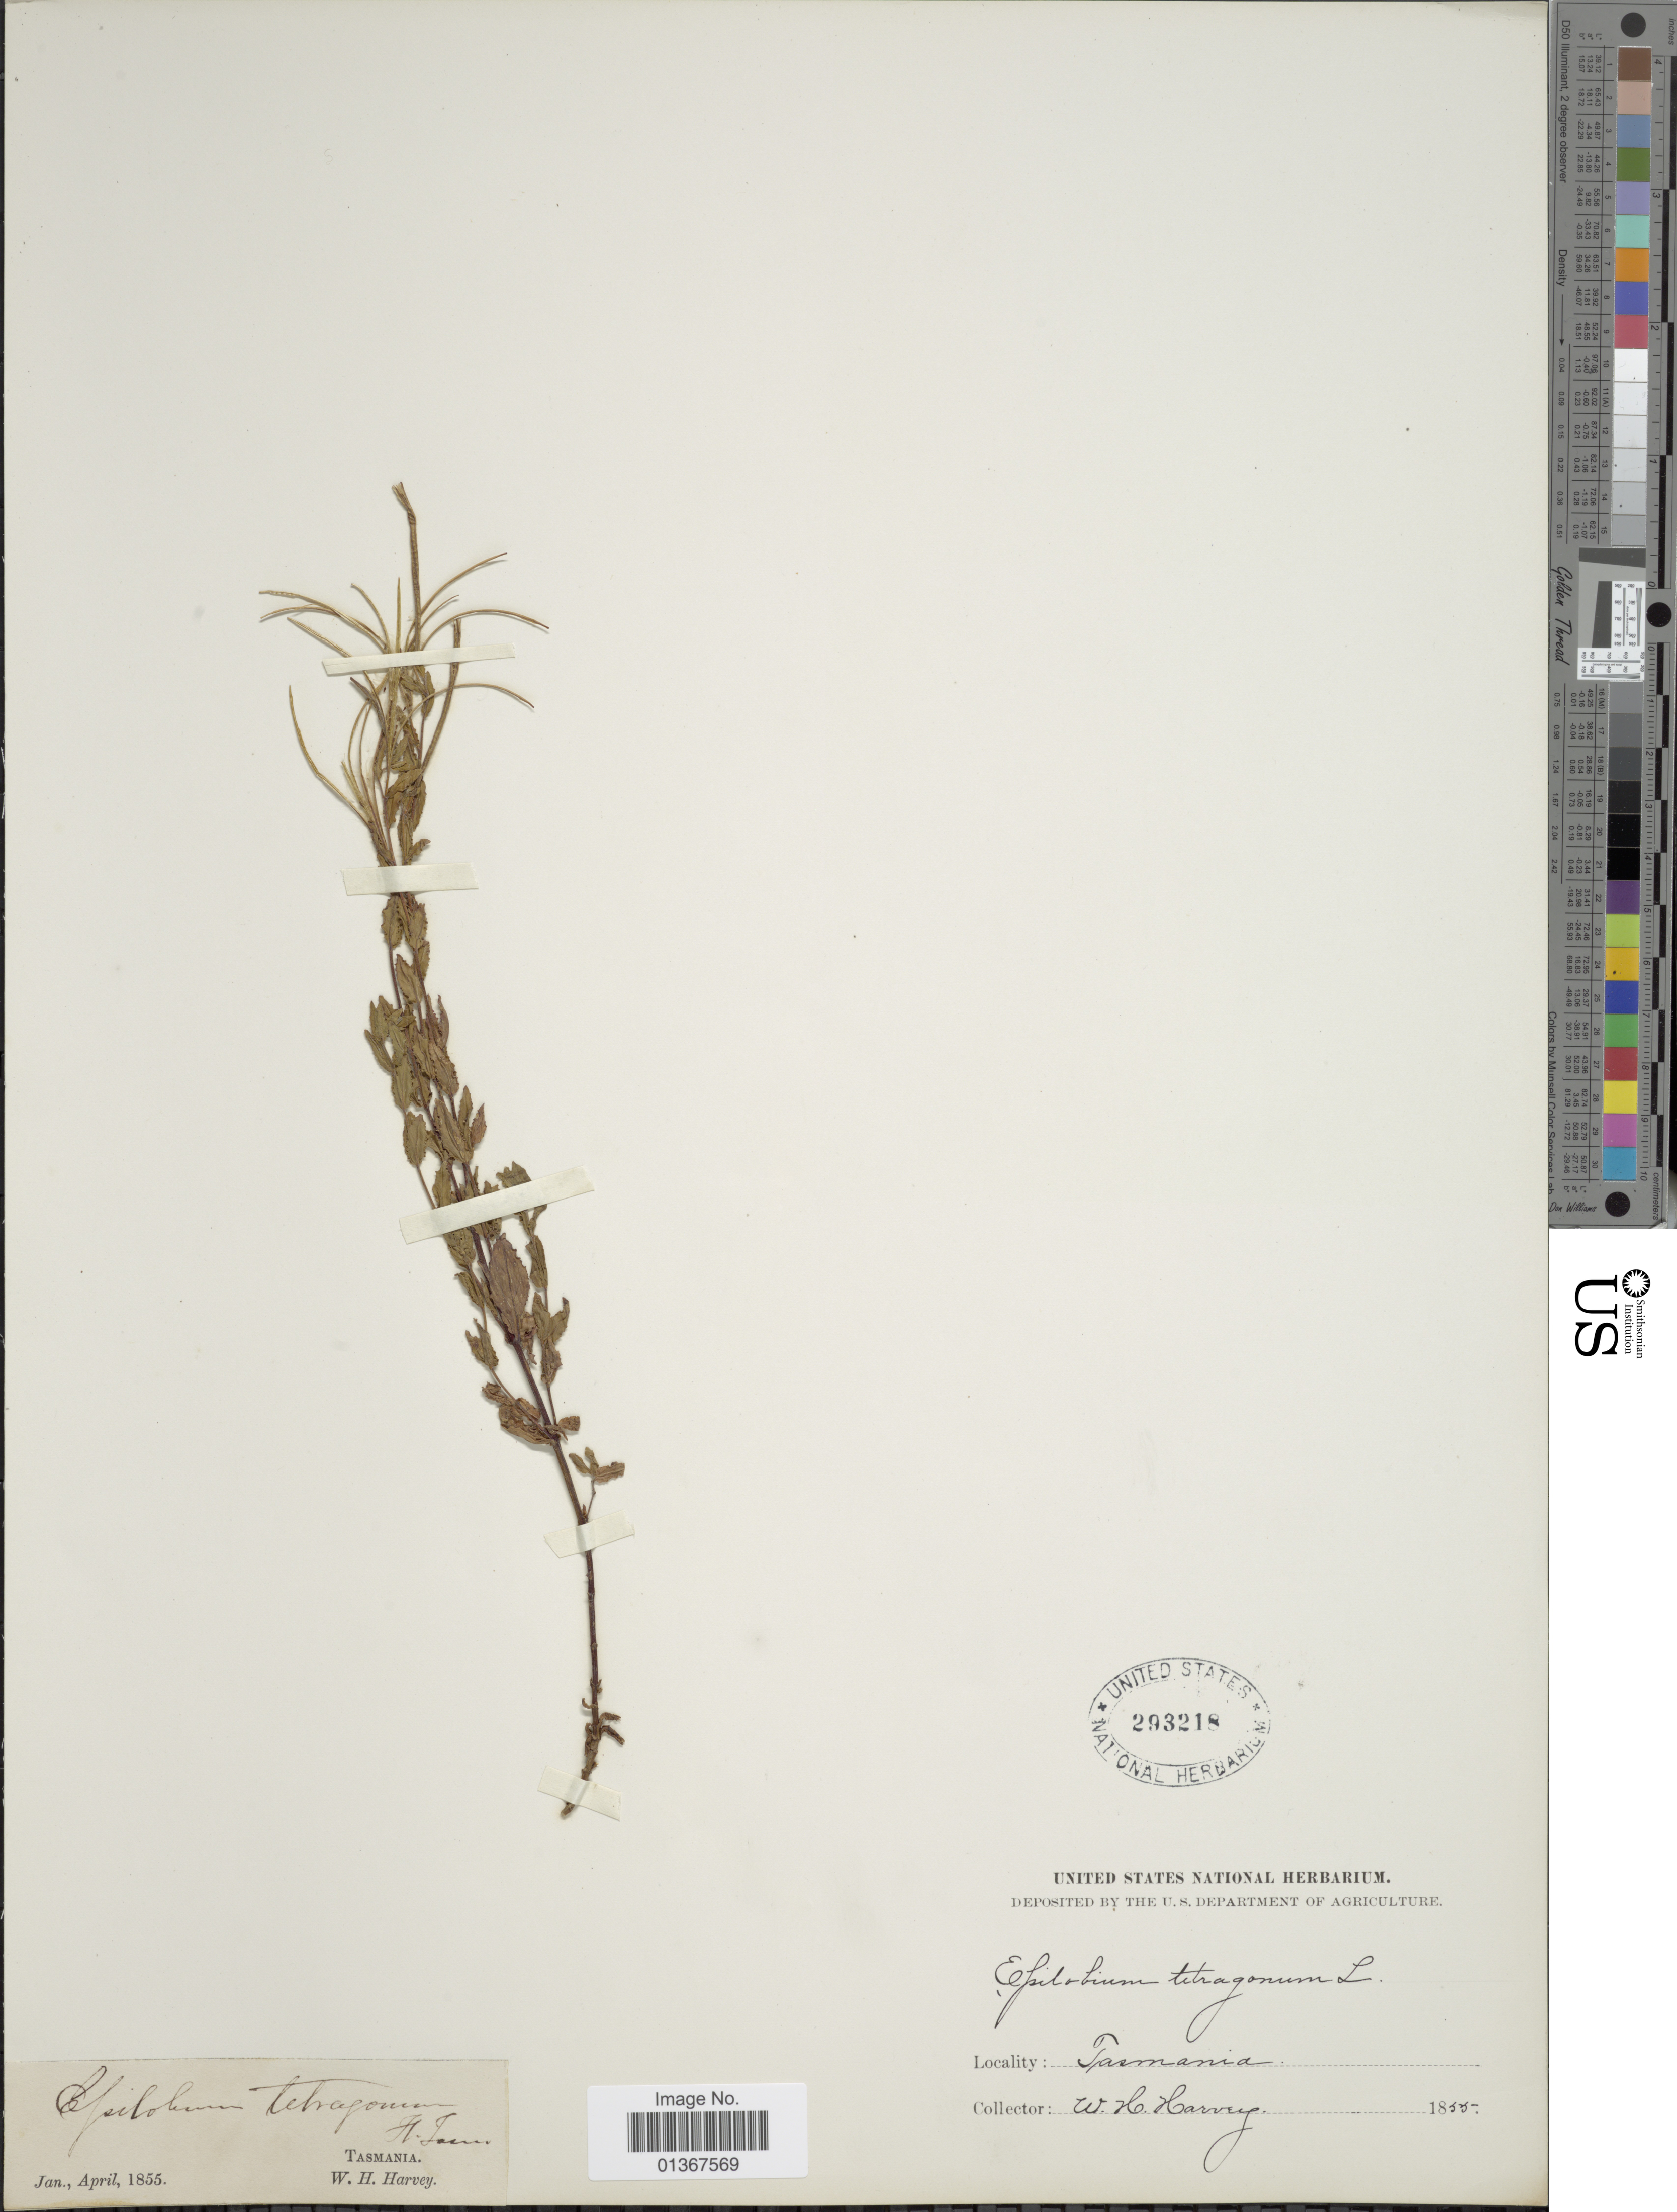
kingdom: Plantae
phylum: Tracheophyta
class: Magnoliopsida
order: Myrtales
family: Onagraceae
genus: Epilobium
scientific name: Epilobium tetragonum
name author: L.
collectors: W. Harvey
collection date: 1855-01/1855-04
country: Australia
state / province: Tasmania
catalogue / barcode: US 293218